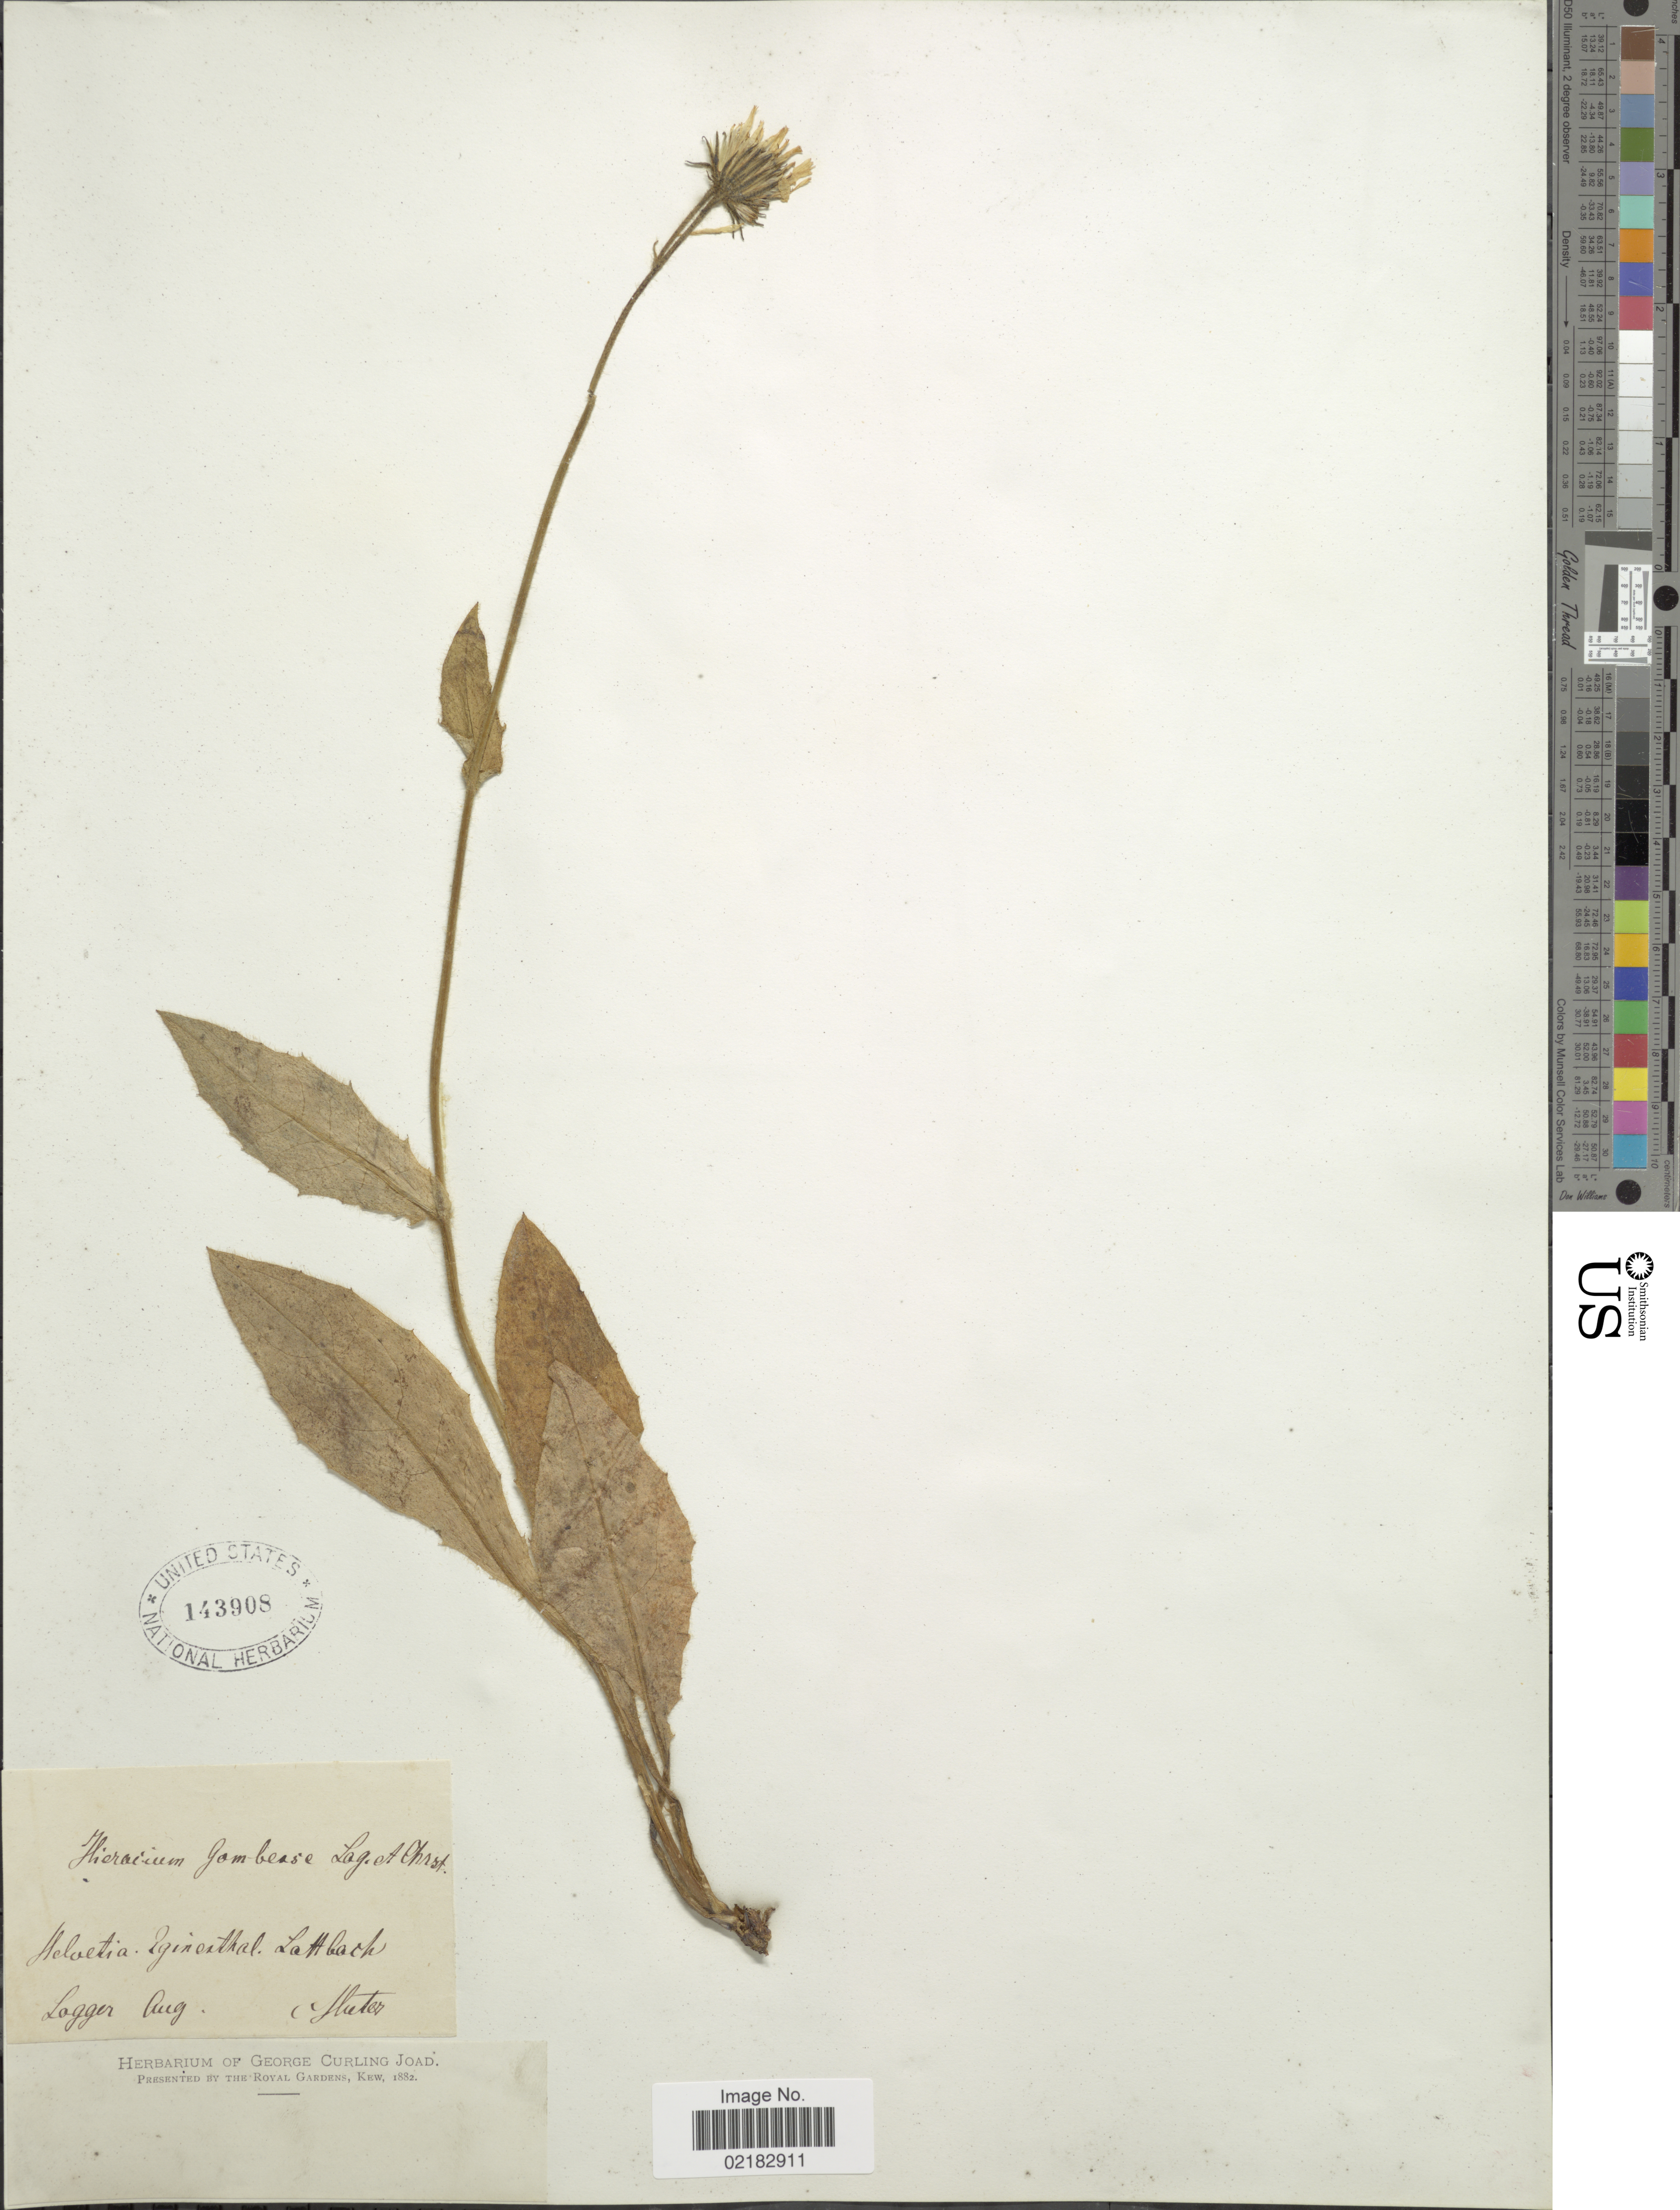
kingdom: Plantae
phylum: Tracheophyta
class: Magnoliopsida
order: Asterales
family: Asteraceae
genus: Hieracium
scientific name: Hieracium gombense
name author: Lagger & Christener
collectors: -. Huter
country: Switzerland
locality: Helvetia: Eginenthal (Eigenthal), Lattbach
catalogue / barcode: US 143908